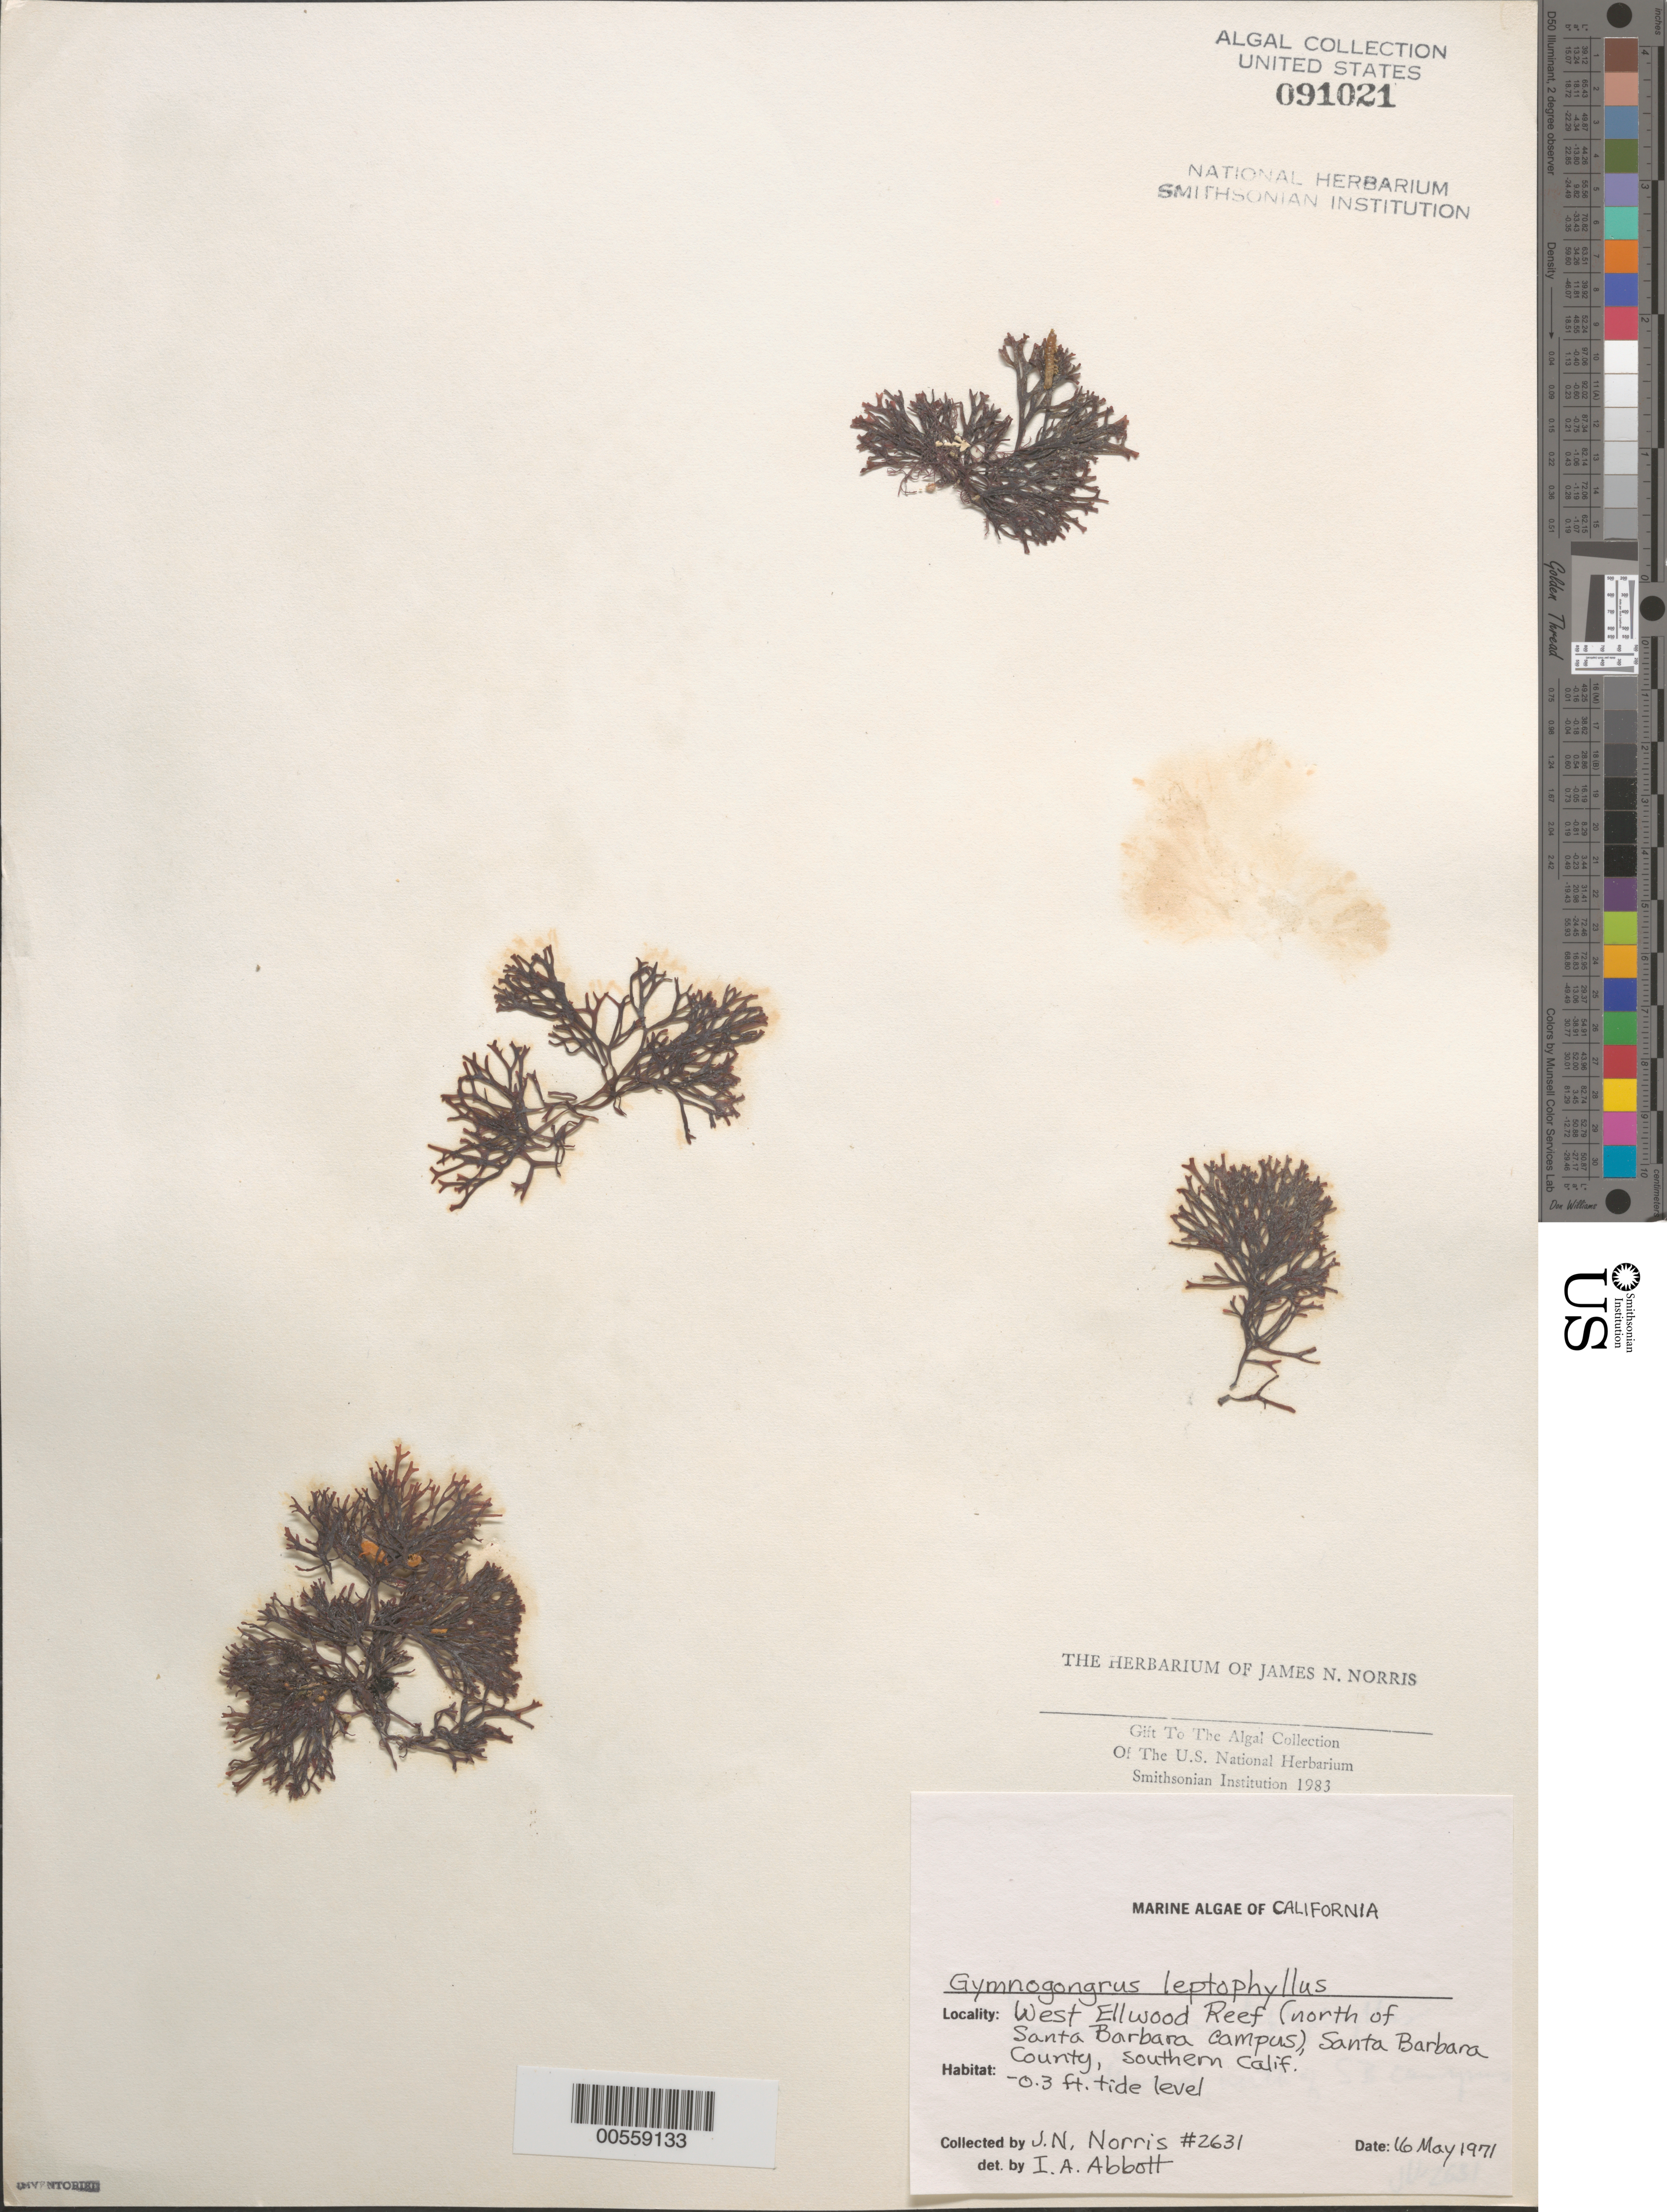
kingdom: Plantae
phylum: Rhodophyta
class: Florideophyceae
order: Gigartinales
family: Phyllophoraceae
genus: Besa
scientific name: Besa leptophylla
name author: (J. Agardh) M.S.Calderon & K.A. Miller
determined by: Algae name updating Project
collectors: J. N. Norris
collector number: JN-2631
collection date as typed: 16 May 1971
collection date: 1971-05-16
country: United States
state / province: California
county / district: Santa Barbara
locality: West Ellwood Reef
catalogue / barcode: US 91021